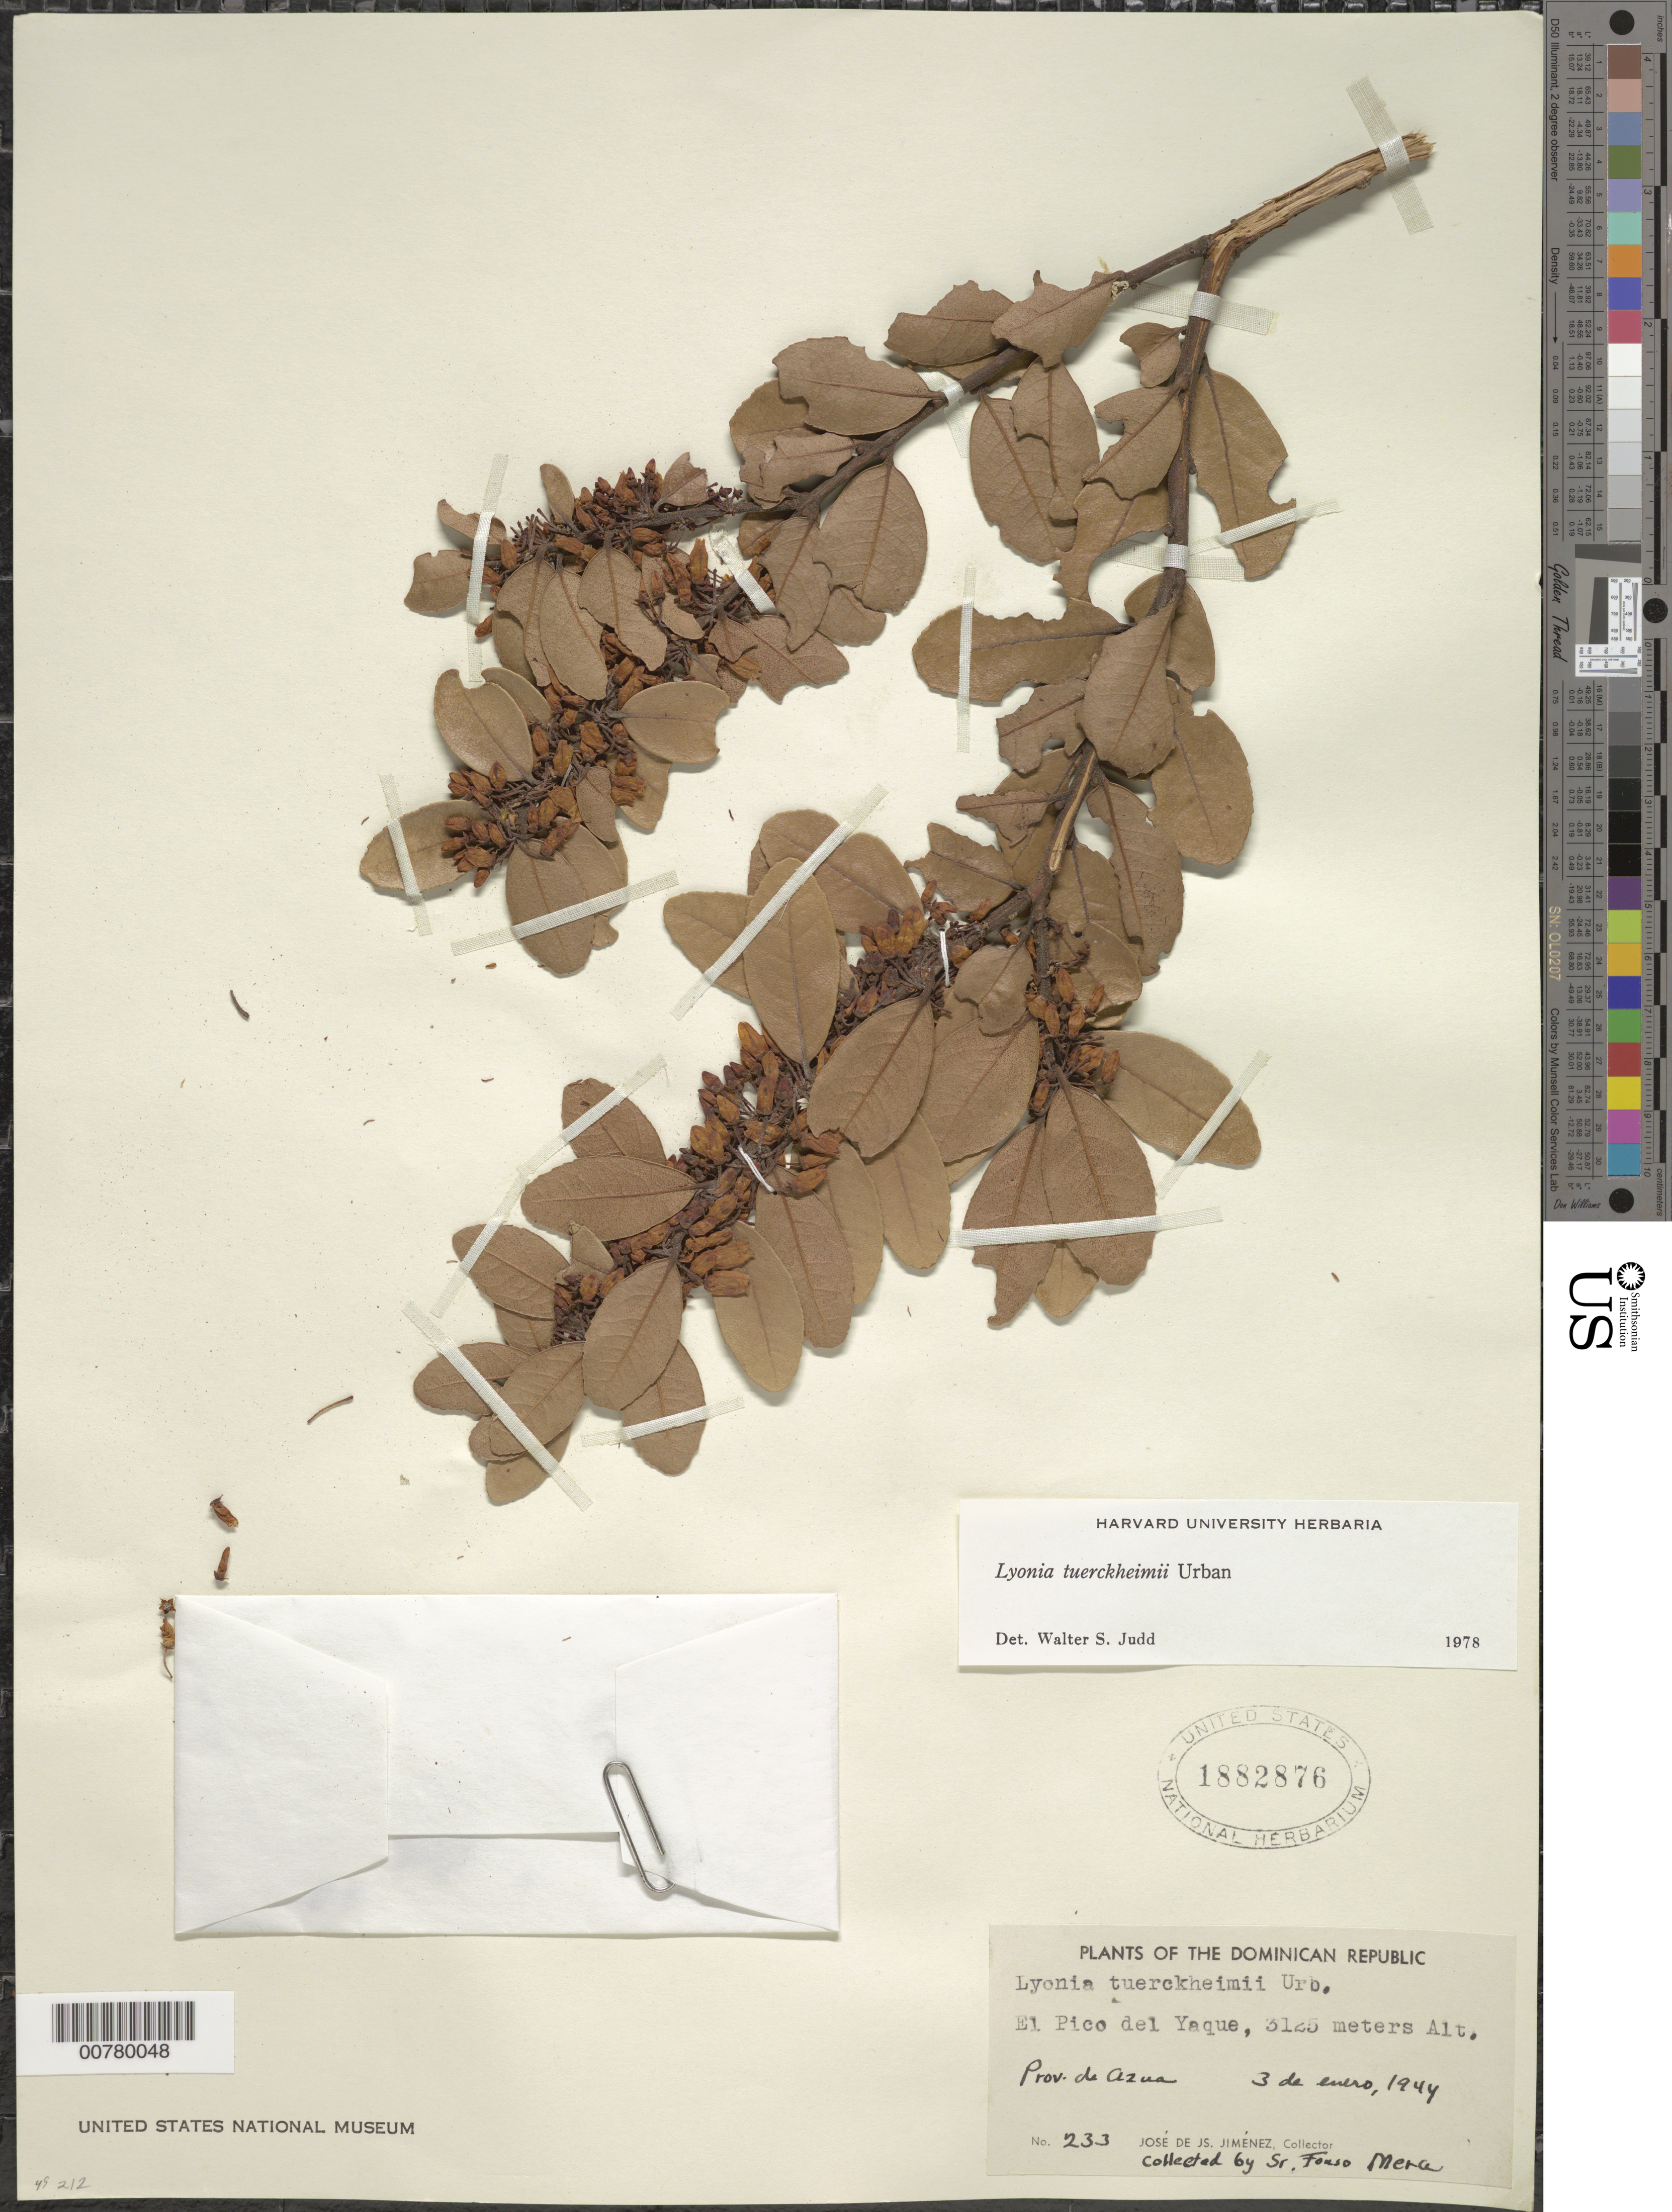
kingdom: Plantae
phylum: Tracheophyta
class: Magnoliopsida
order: Ericales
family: Ericaceae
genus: Lyonia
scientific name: Lyonia tuerckheimii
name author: Urb.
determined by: Judd, Walter S.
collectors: F. Mera & J. J. Jiménez Almonte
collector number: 233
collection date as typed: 03 Jan 1944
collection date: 1944-01-03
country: Dominican Republic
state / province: Azua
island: Hispaniola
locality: Yaque Peak.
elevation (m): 3125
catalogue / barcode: US 1882876